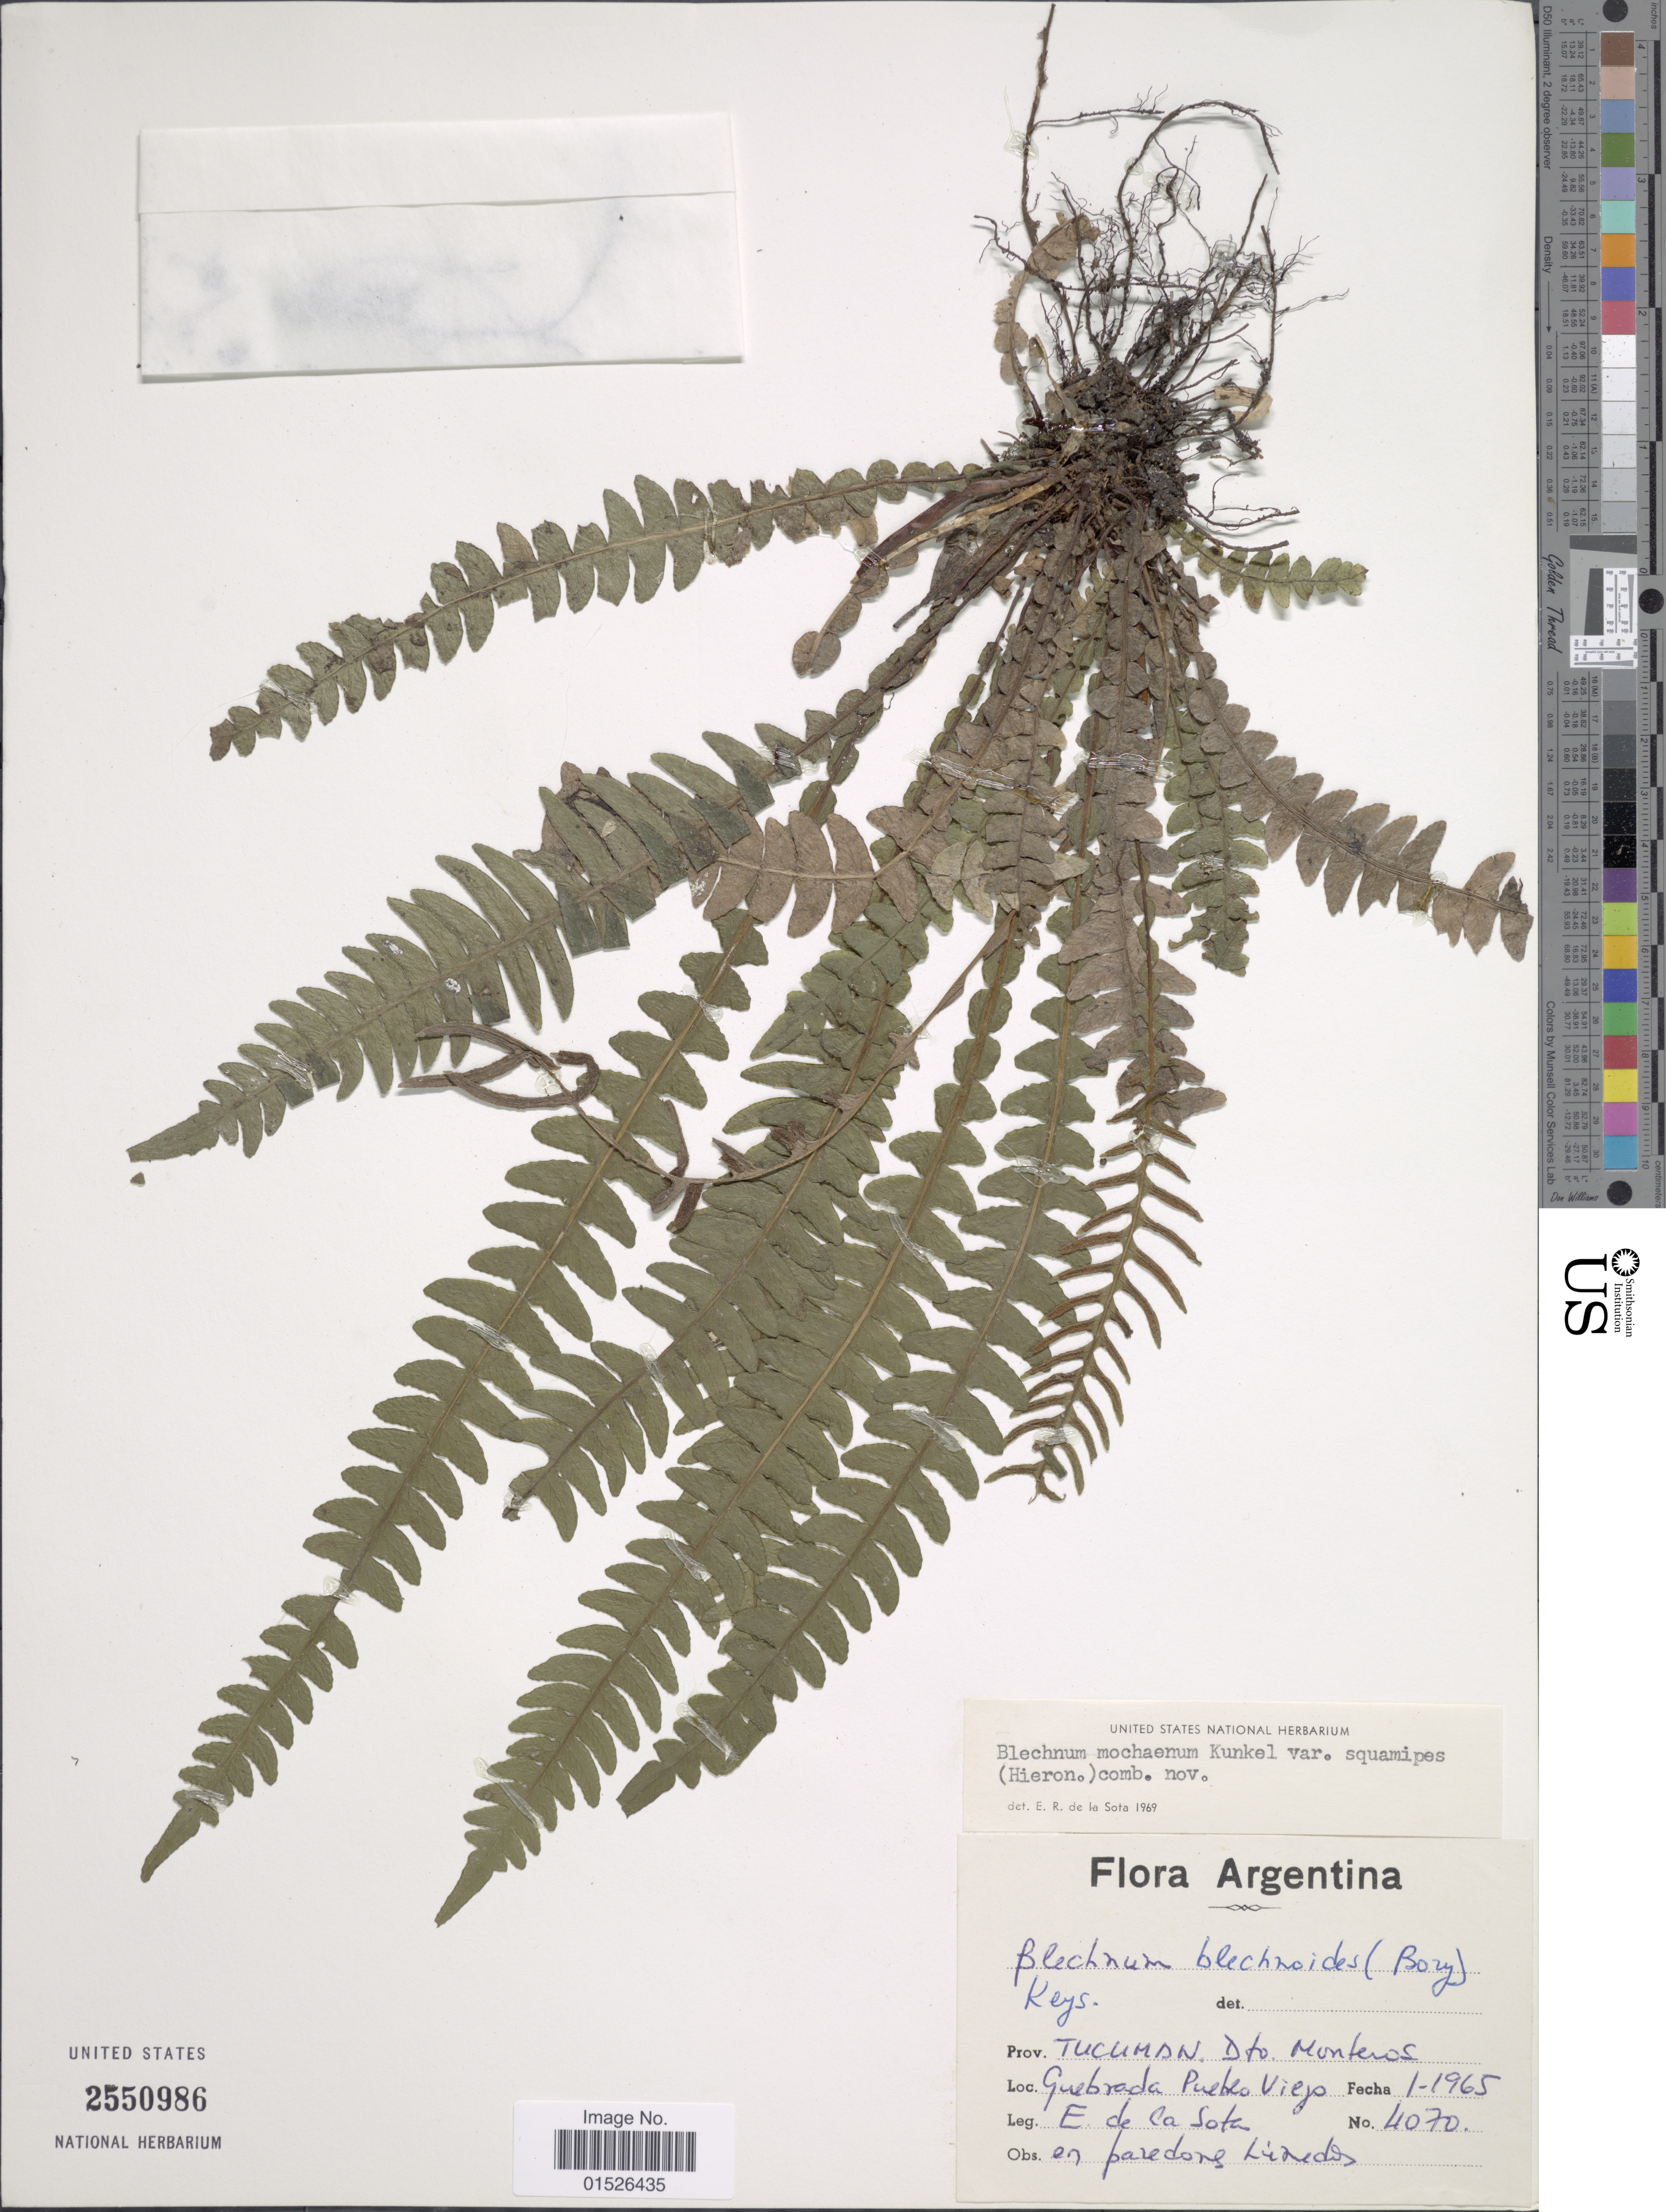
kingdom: Plantae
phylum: Tracheophyta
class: Polypodiopsida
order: Polypodiales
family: Blechnaceae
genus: Blechnum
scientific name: Blechnum mochaenum subsp. squamipes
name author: (Hieron.) Prada & Rolleri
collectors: E. R. de la Sota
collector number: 4070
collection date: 1965-01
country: Argentina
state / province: Tucuman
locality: Argentina, Prov. Tucuman Dto. Monteros. Quebrada Pueblo Viejo.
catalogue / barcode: US 2550986